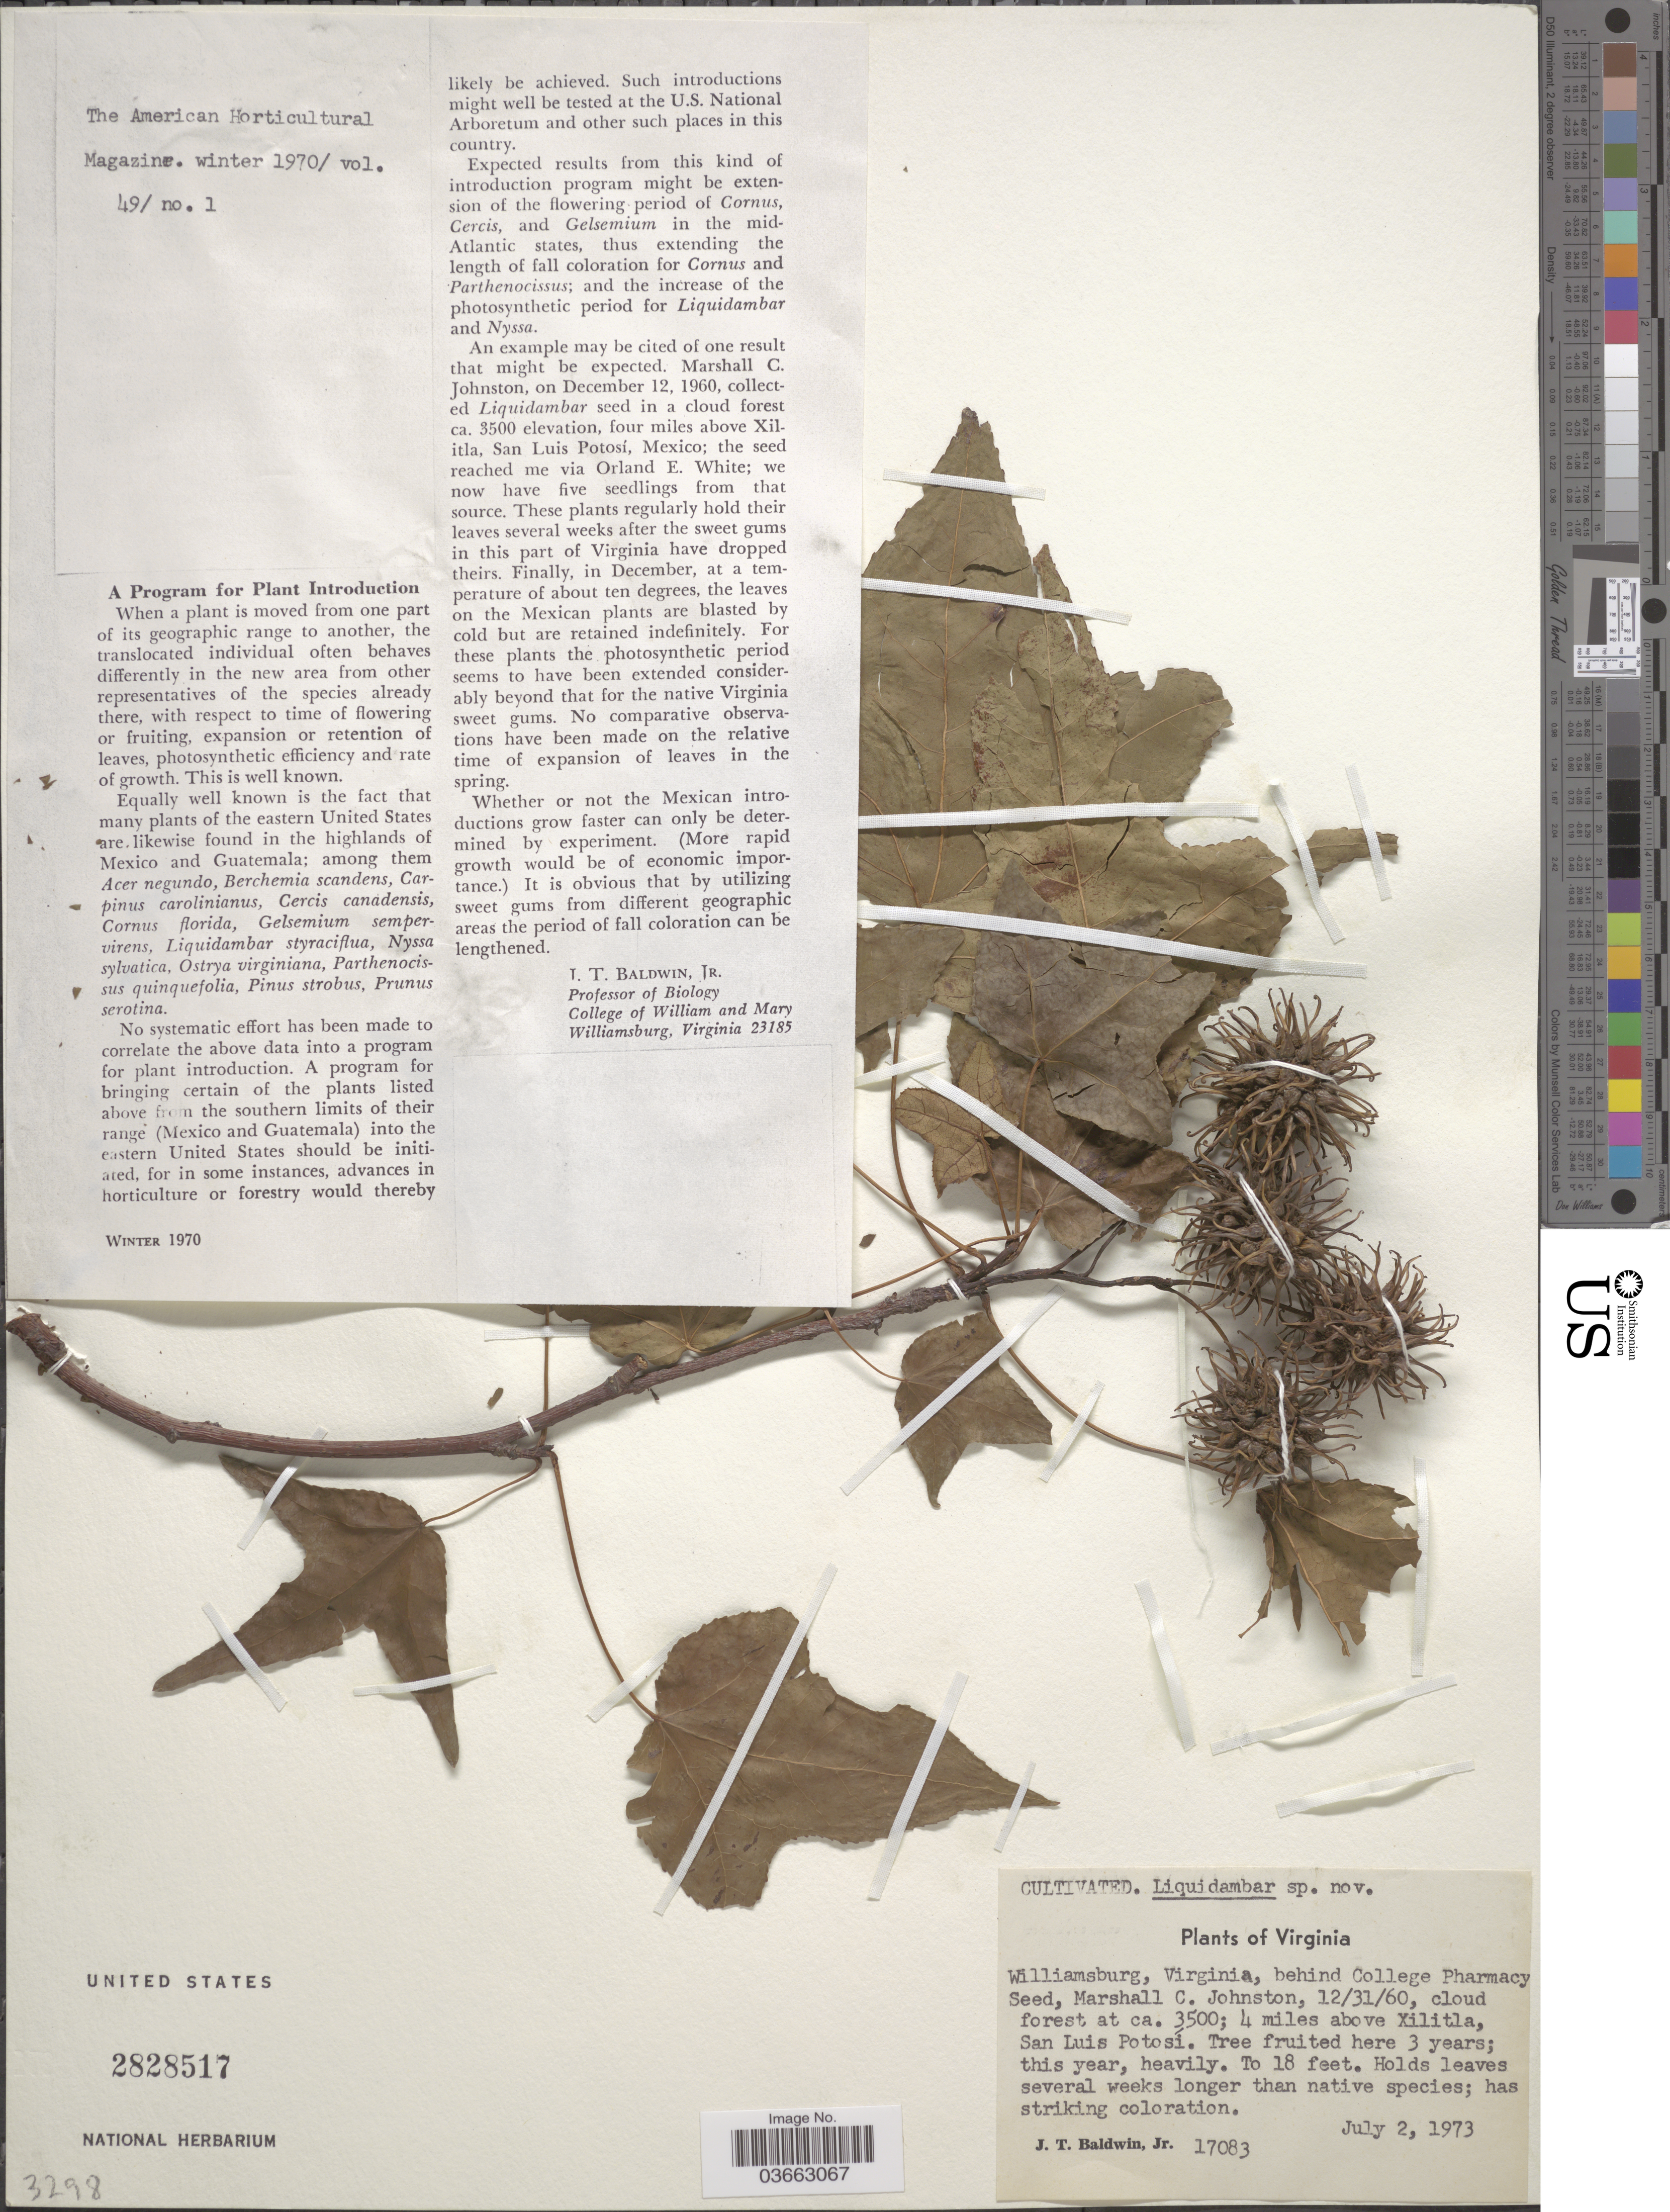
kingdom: Plantae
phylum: Tracheophyta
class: Magnoliopsida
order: Saxifragales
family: Altingiaceae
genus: Liquidambar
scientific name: Liquidambar sp.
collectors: J. T. Baldwin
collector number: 17083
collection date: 1973-07-02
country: United States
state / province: Virginia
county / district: City of Williamsburg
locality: Williamsburg, behind College Pharmacy Seed, Marshall C. Johnston, 4 miles above Xilitla, San Luis Potosí.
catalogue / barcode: US 2828517